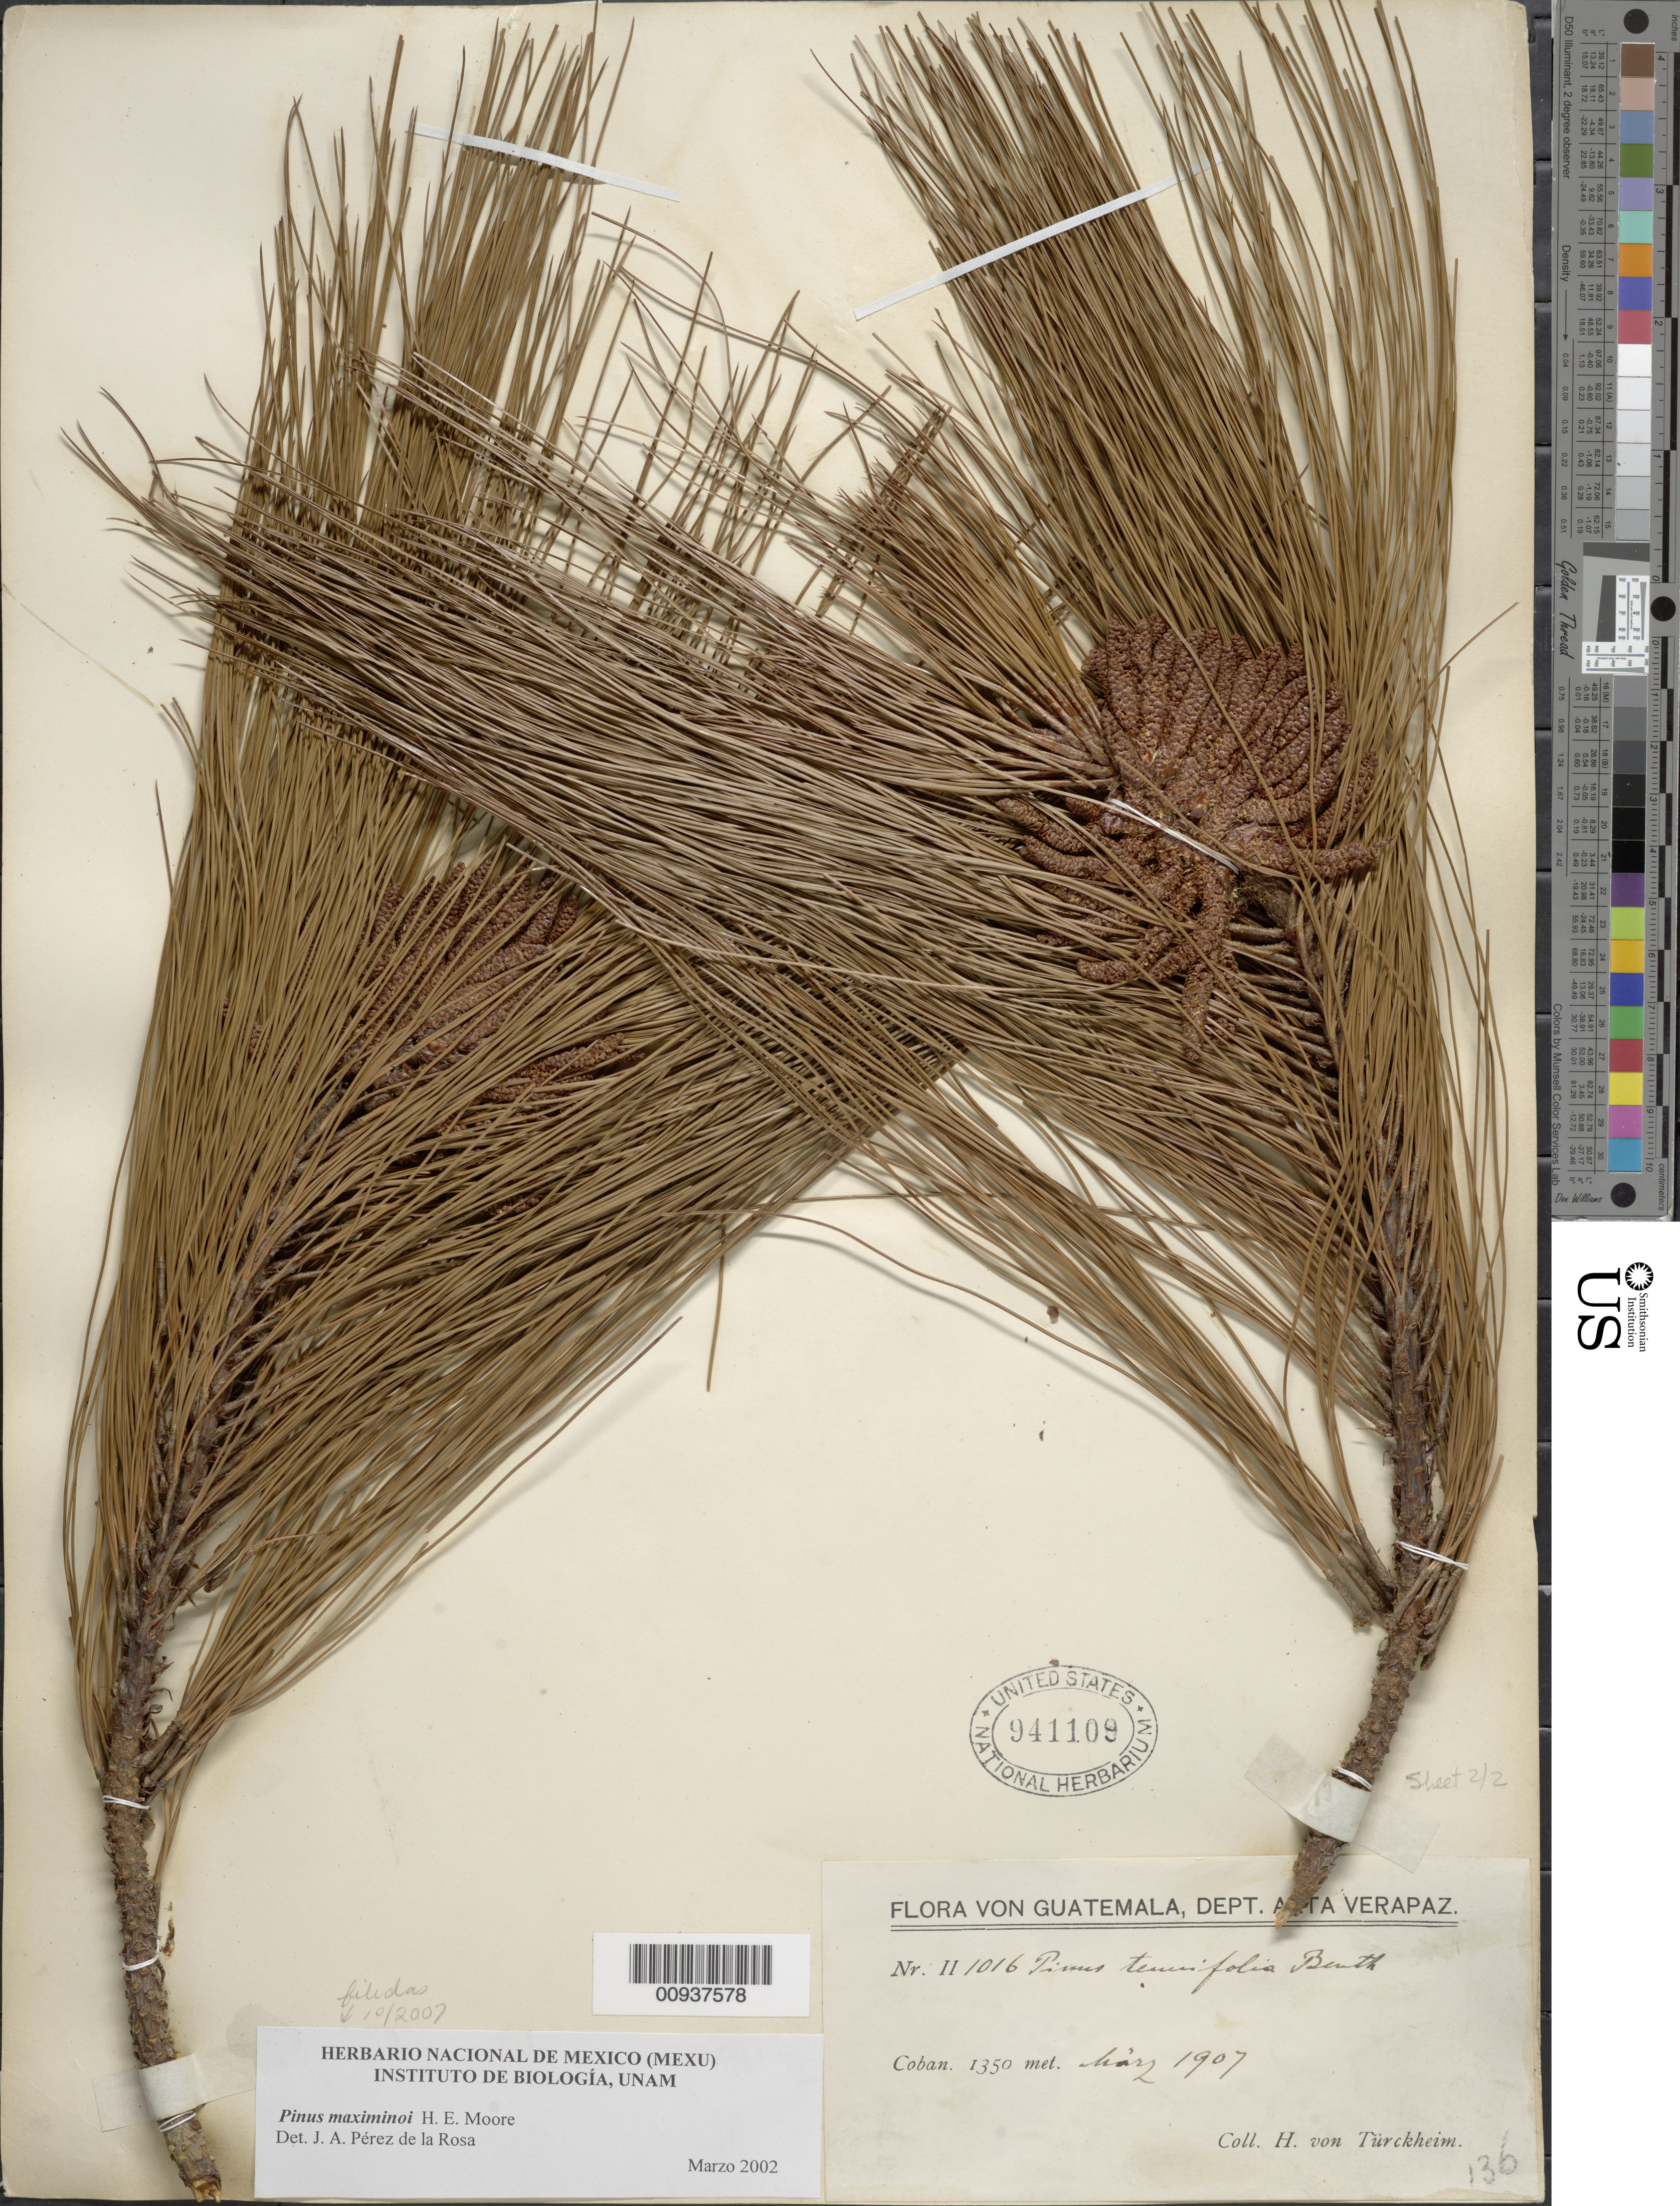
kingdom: Plantae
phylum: Tracheophyta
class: Pinopsida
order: Pinales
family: Pinaceae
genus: Pinus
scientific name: Pinus maximinoi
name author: H.E. Moore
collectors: H. von Türckheim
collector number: II 1016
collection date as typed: May 1907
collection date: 1907-05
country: Guatemala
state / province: Alta Verapaz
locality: Cobán.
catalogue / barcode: US 941109